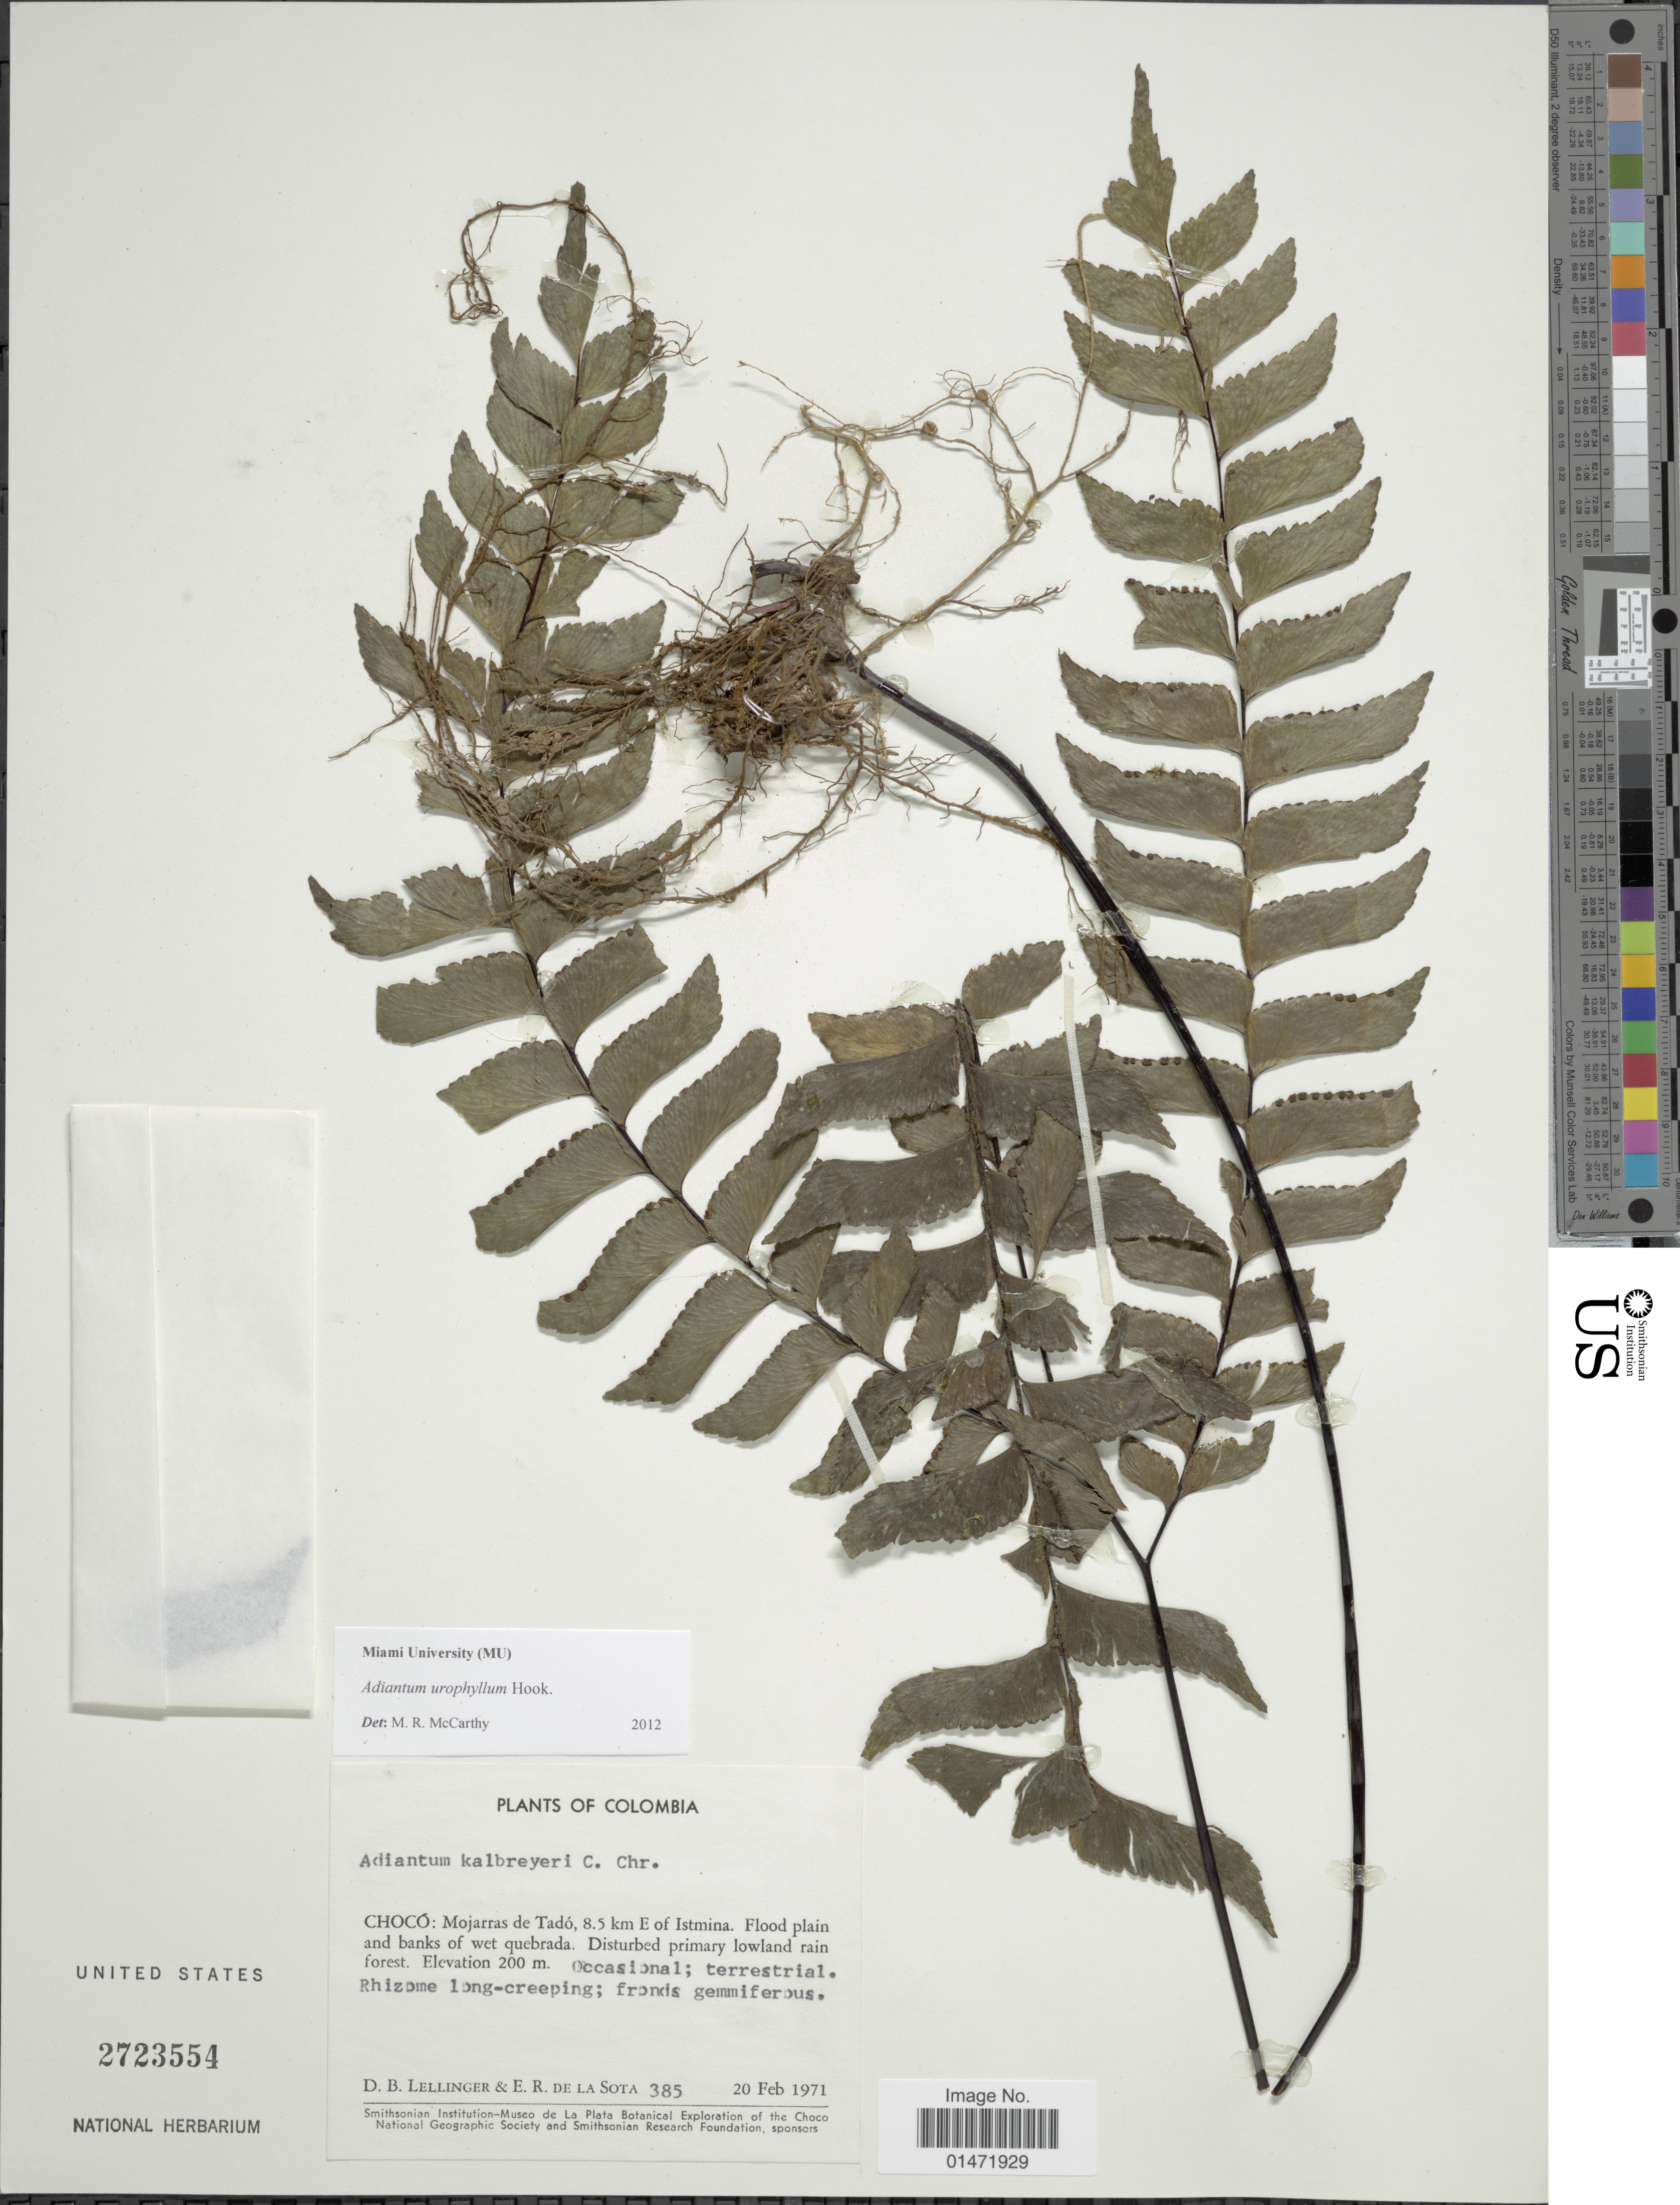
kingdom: Plantae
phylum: Tracheophyta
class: Polypodiopsida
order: Polypodiales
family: Pteridaceae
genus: Adiantum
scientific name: Adiantum urophyllum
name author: Hook.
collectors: D. B. Lellinger & E. R. de la Sota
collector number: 385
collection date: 1971-02-20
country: Colombia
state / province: Chocó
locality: Mojarras de Tadó, 8.5 km E of Istmina.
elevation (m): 200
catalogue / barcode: US 2723554